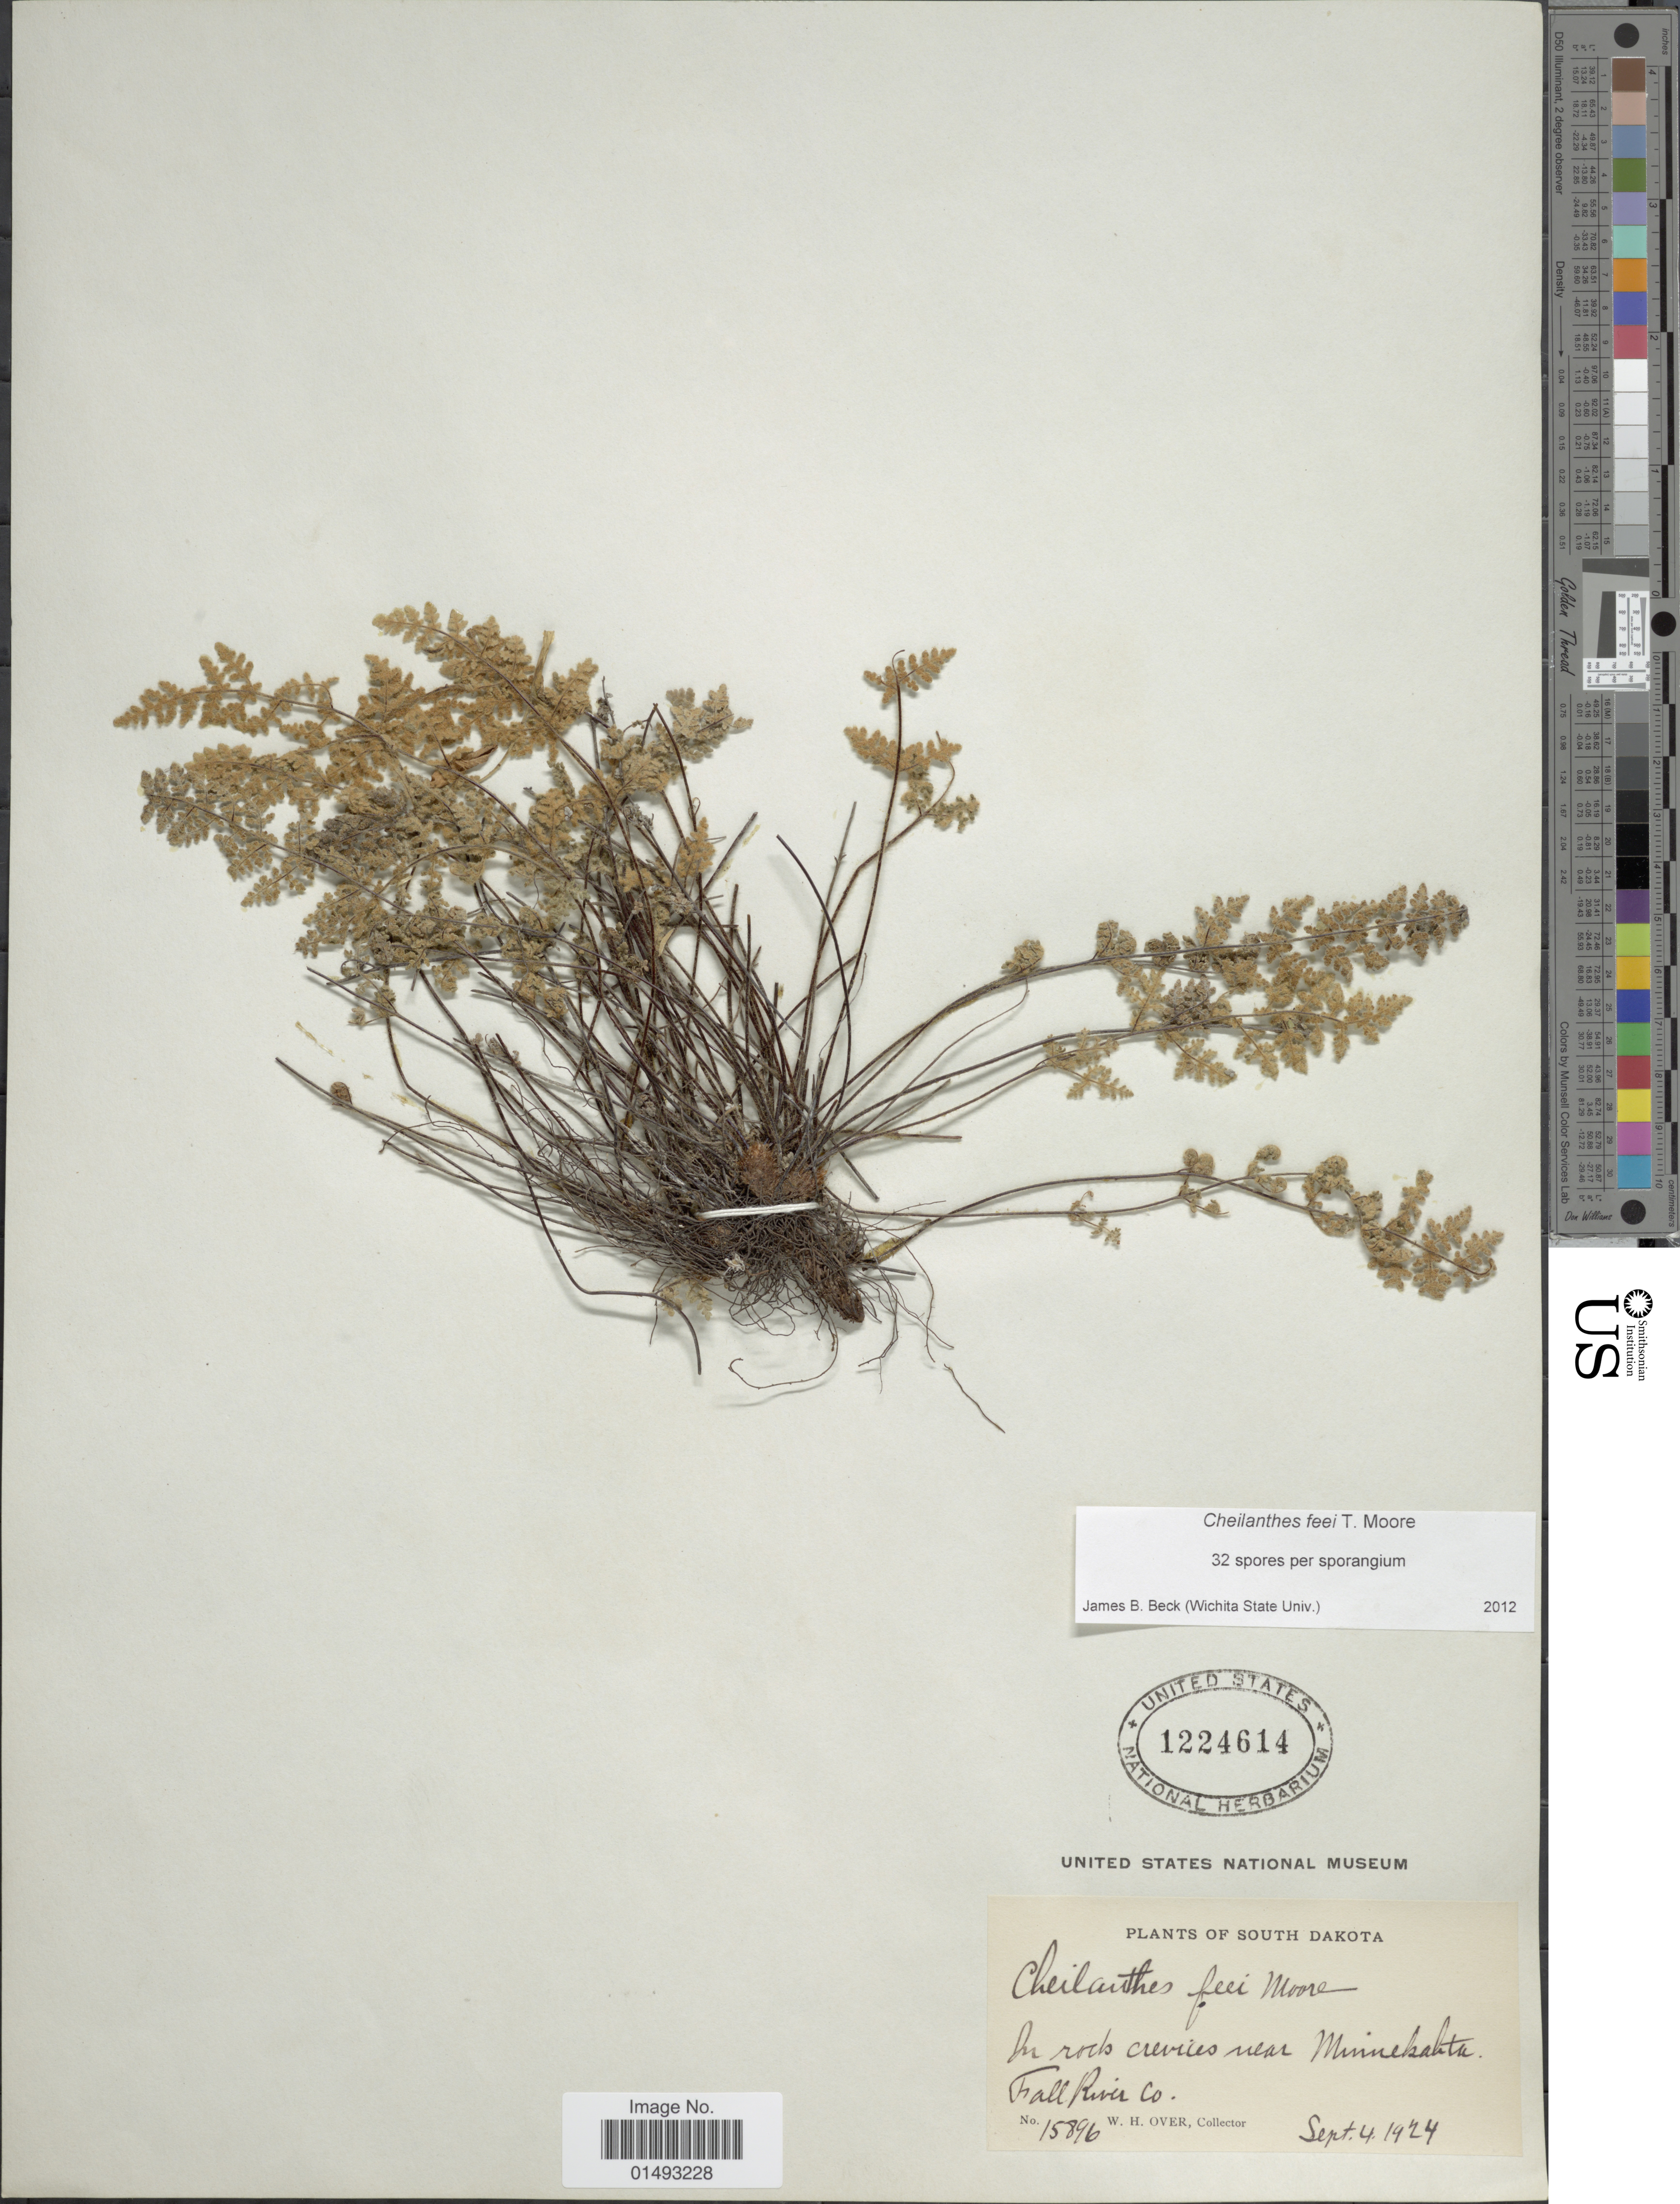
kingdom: Plantae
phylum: Tracheophyta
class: Polypodiopsida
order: Polypodiales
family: Pteridaceae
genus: Myriopteris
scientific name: Myriopteris gracilis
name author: Fée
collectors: W. Over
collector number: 15896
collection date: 1924-09-04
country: United States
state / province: South Dakota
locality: In rocks crevices near Minnehakta, Fall River Co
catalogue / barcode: US 1224614